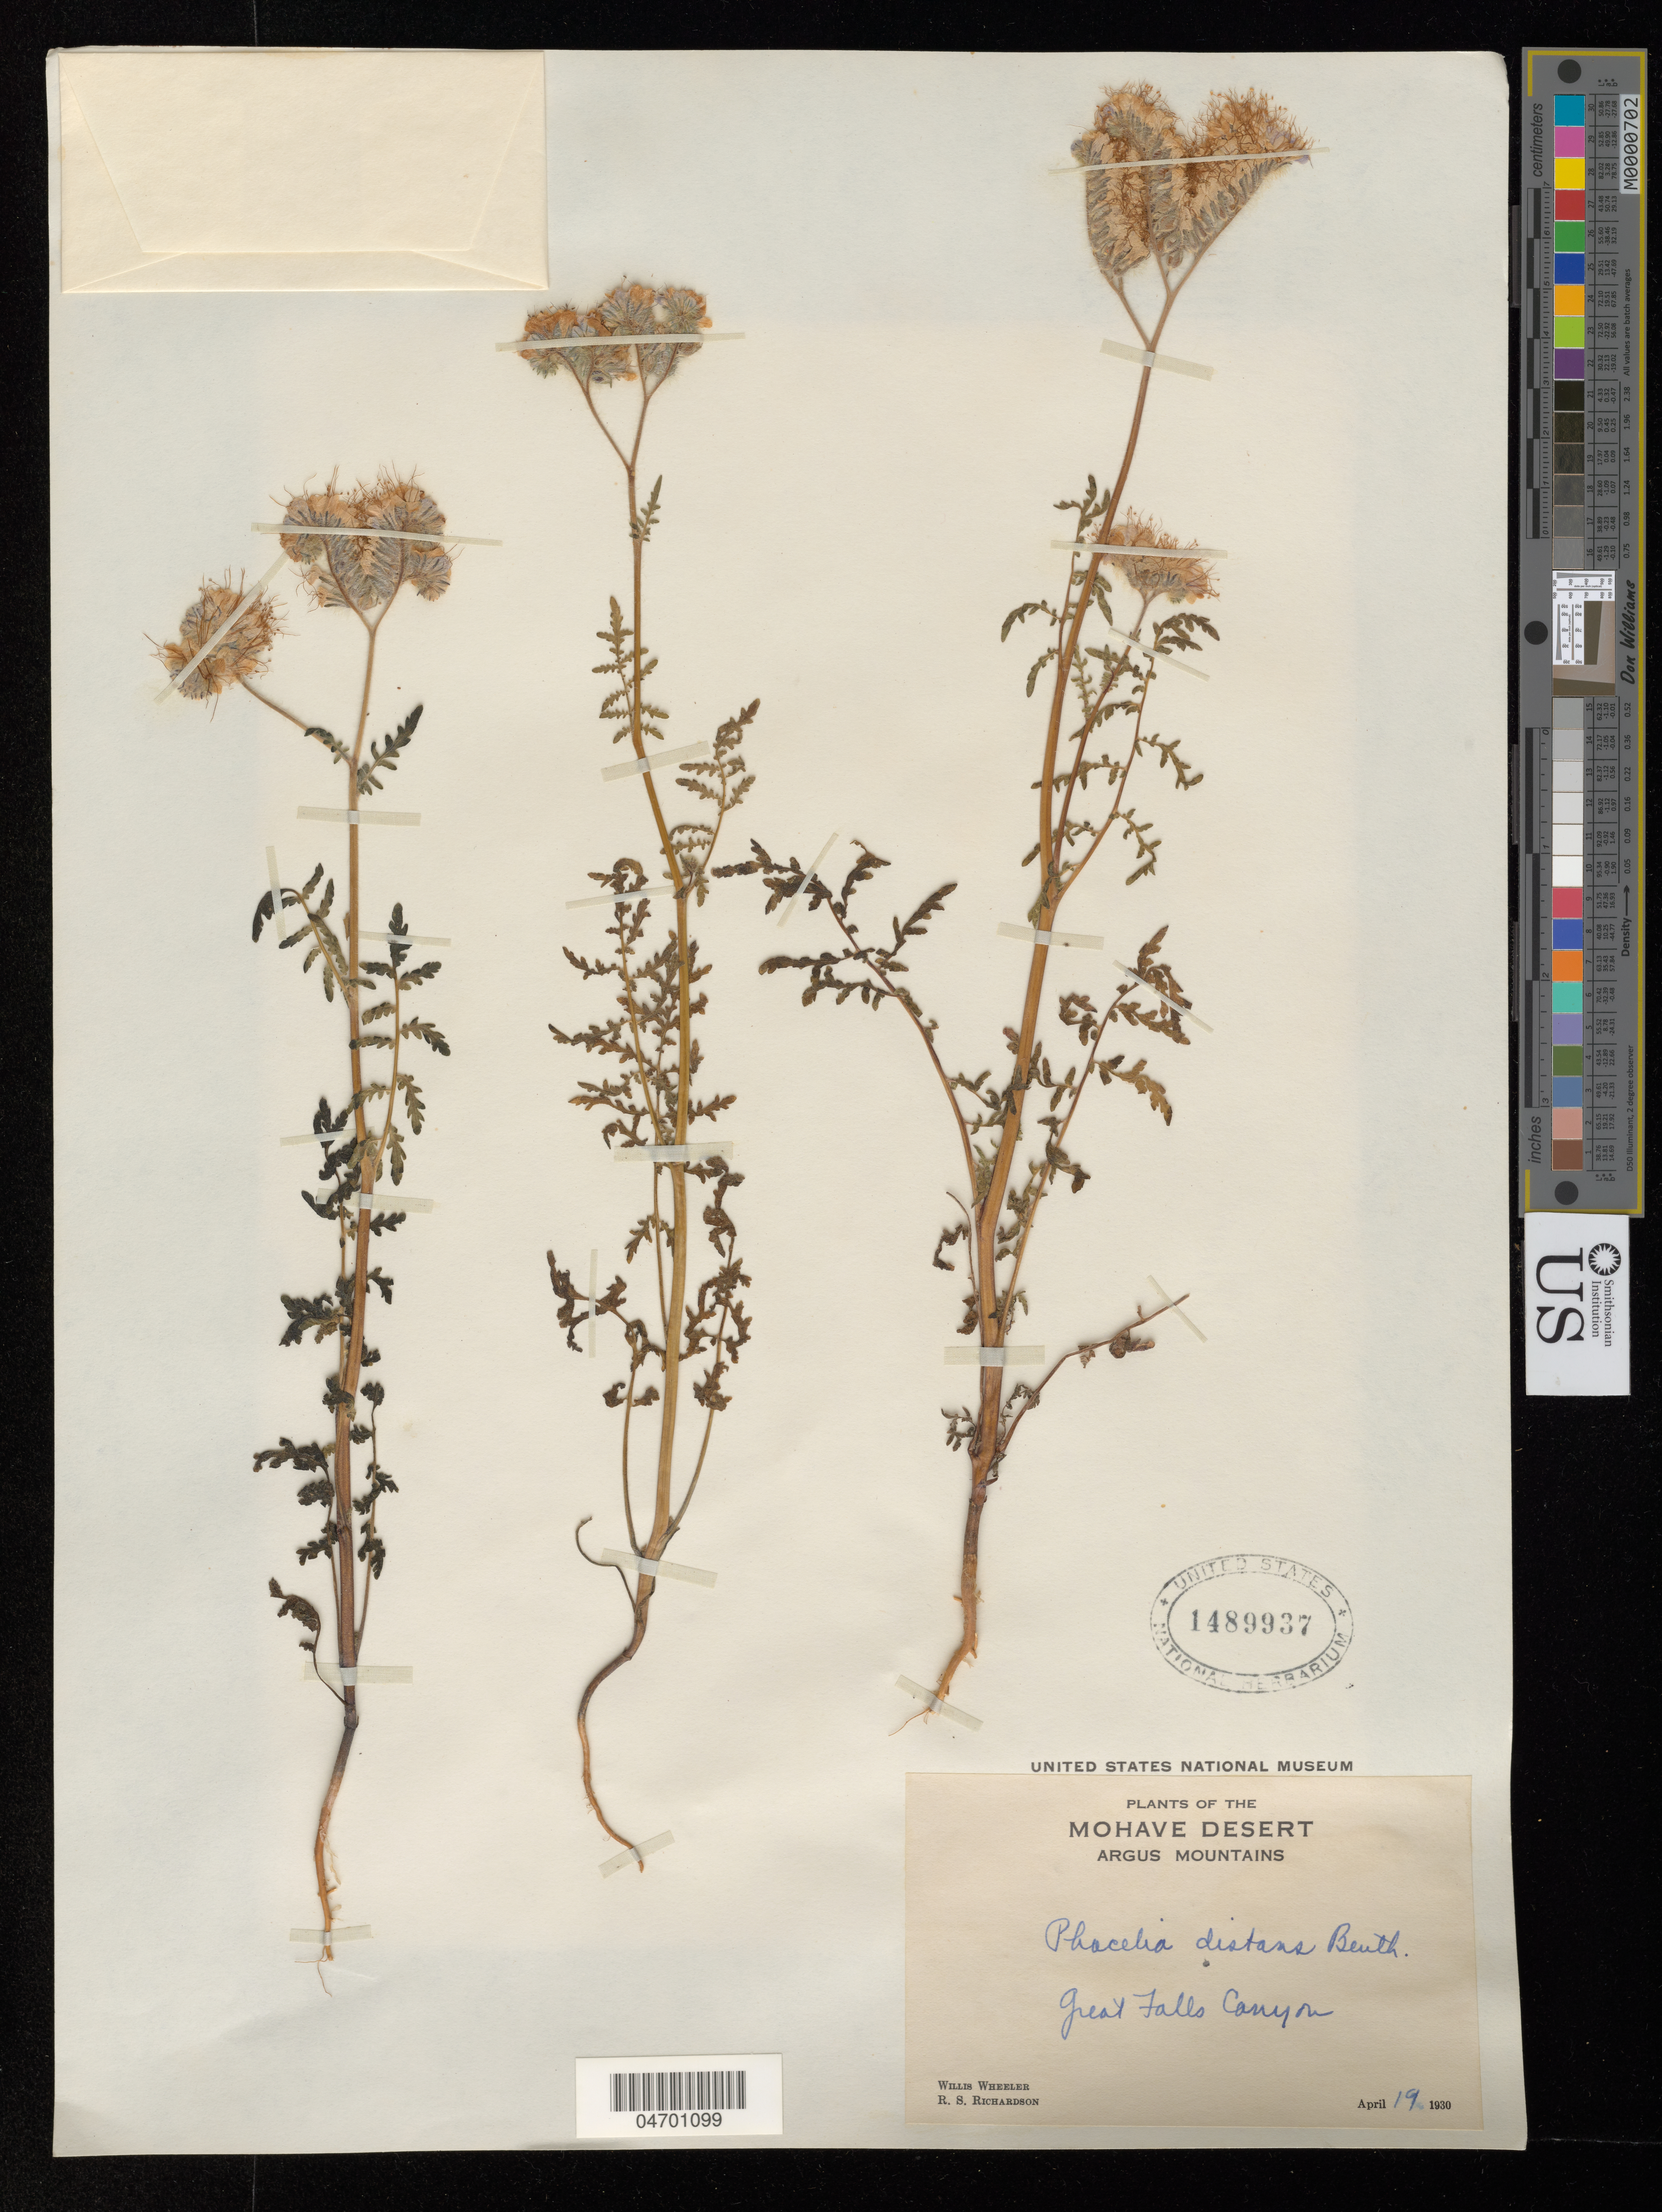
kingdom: Plantae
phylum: Tracheophyta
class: Magnoliopsida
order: Boraginales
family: Hydrophyllaceae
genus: Phacelia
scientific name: Phacelia distans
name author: Benth.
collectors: W. Wheeler & R. Richardson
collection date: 1930-04-19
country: United States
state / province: California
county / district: Kern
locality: Mohave Desert. Argus Mountains. Great Falls Canyon.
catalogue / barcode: US 1489937